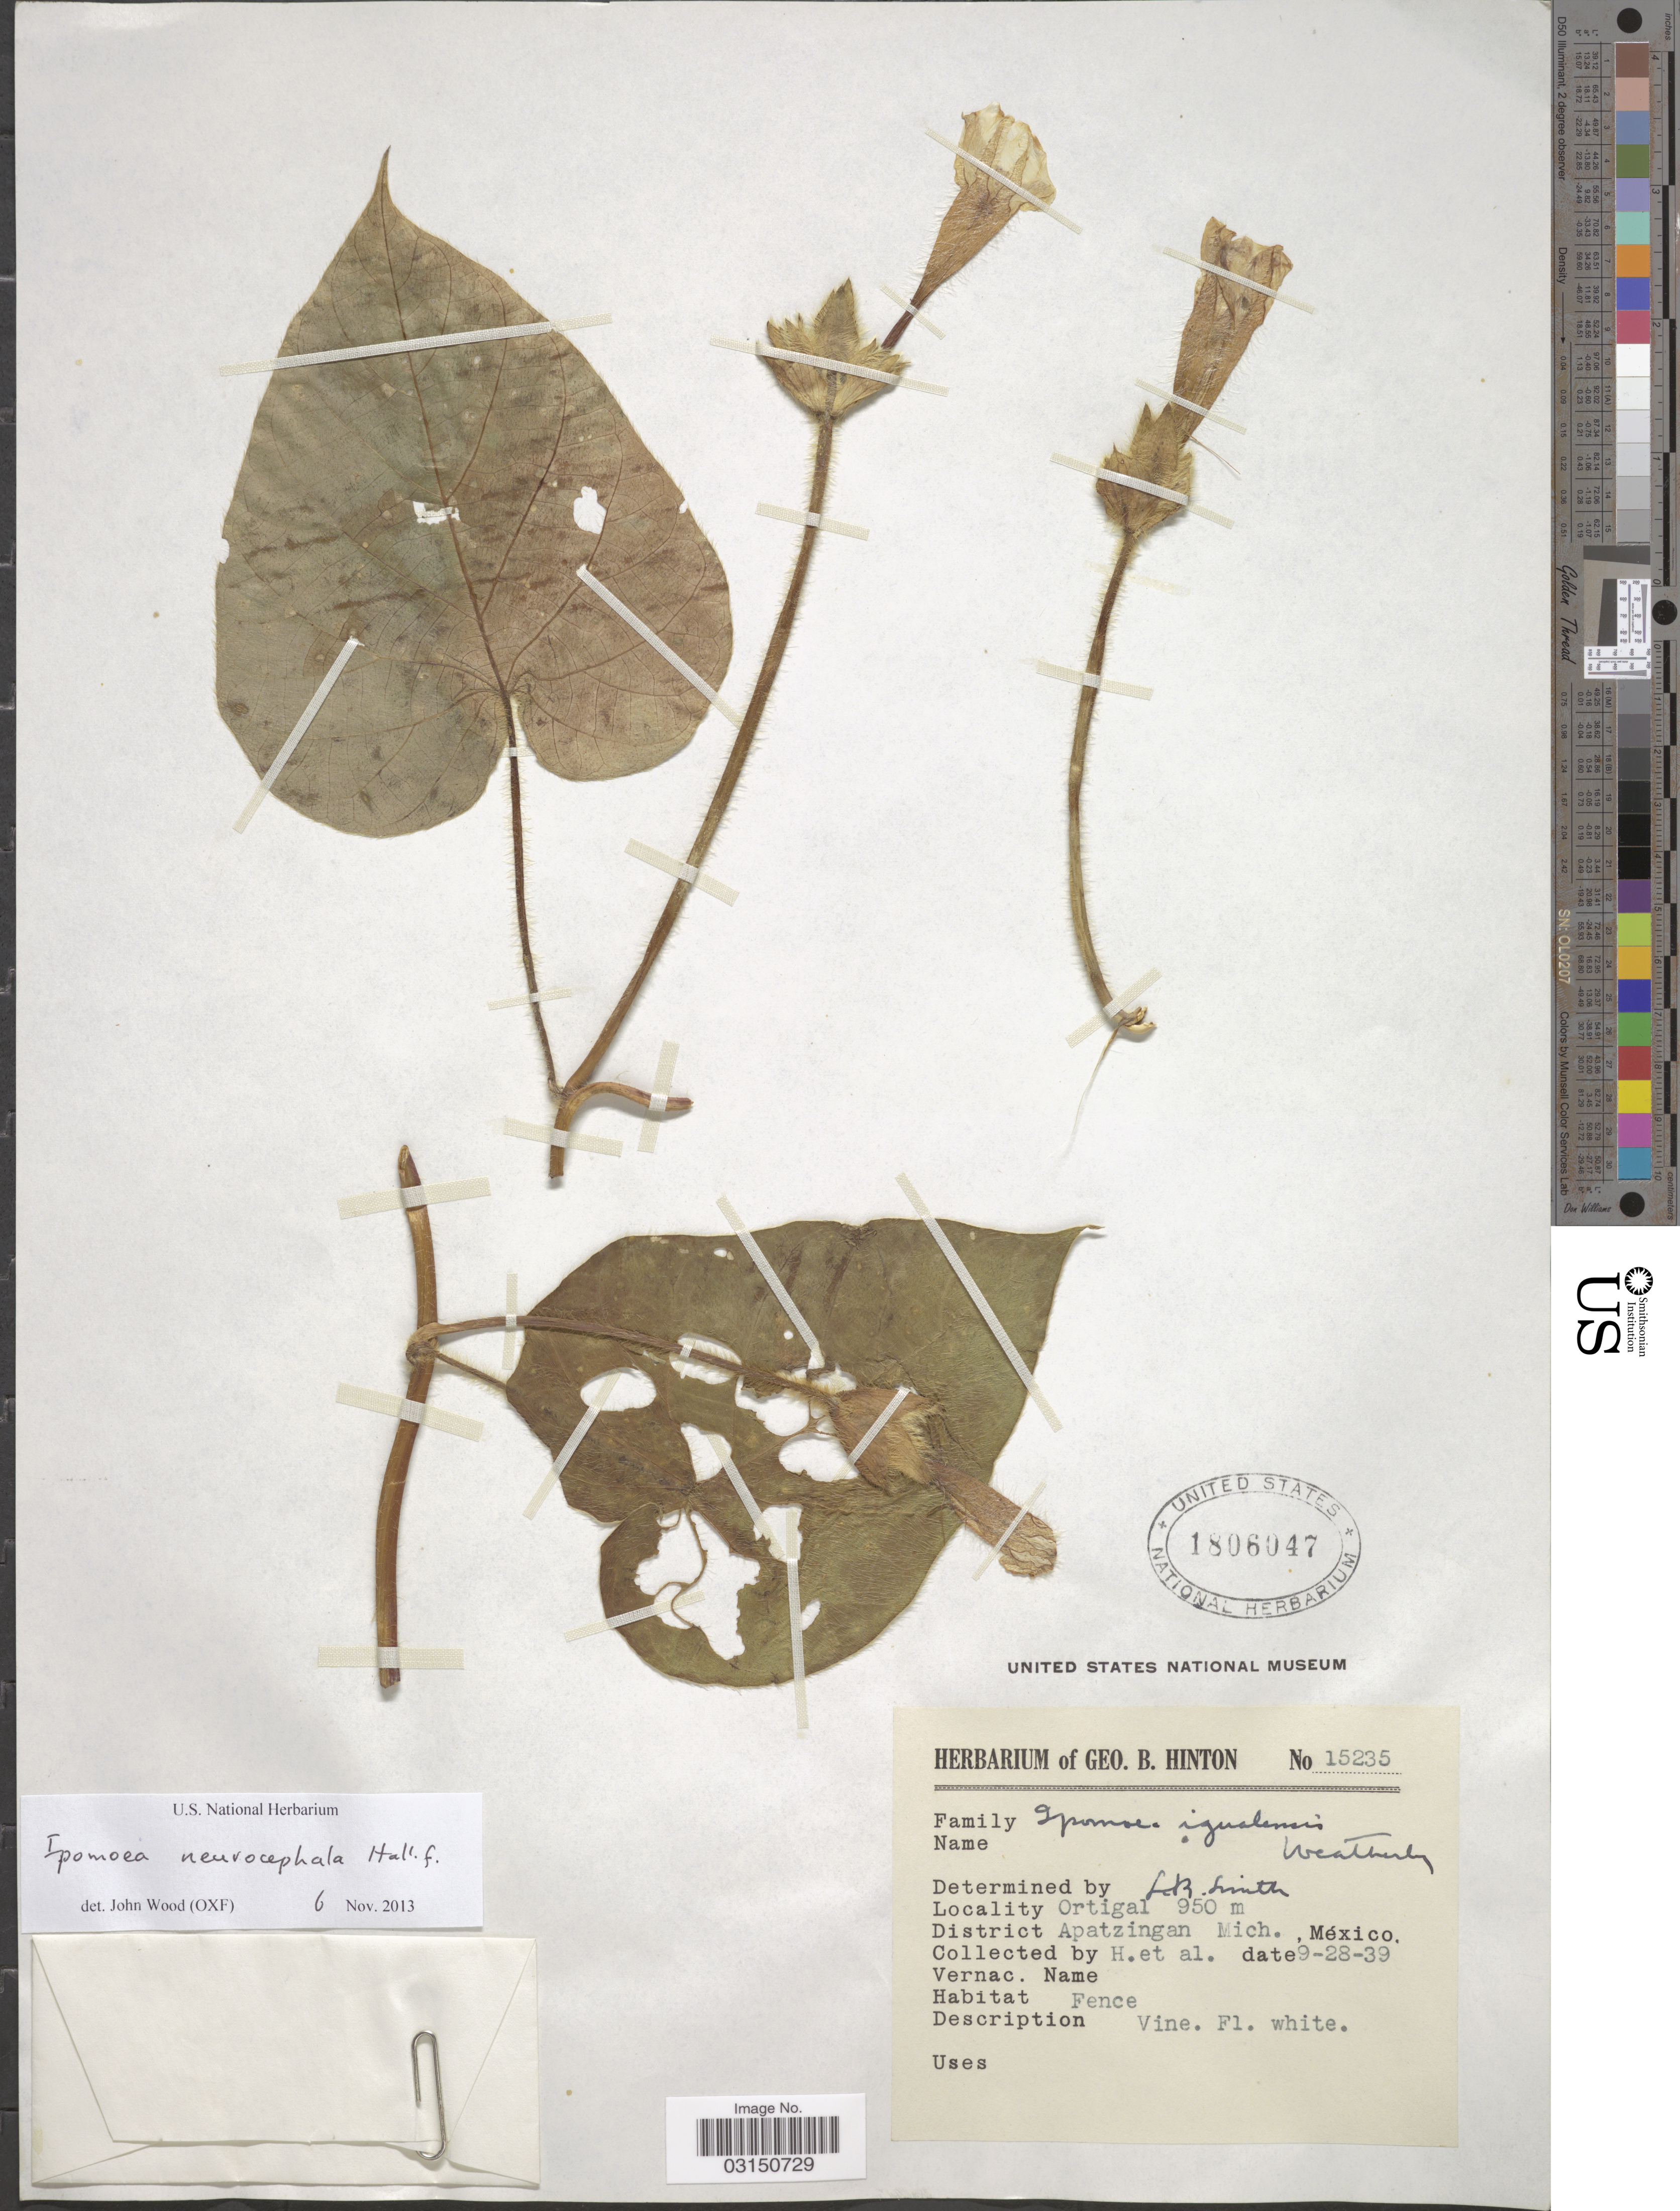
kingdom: Plantae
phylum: Tracheophyta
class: Magnoliopsida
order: Solanales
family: Convolvulaceae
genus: Ipomoea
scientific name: Ipomoea neurocephala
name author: Hallier f.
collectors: G. B. Hinton & et al.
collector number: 15235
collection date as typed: Transcribed d/m/y: 28/9/39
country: Mexico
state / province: Michoacán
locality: Ortigal. District Apatzingan.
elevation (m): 950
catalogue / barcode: US 1806047